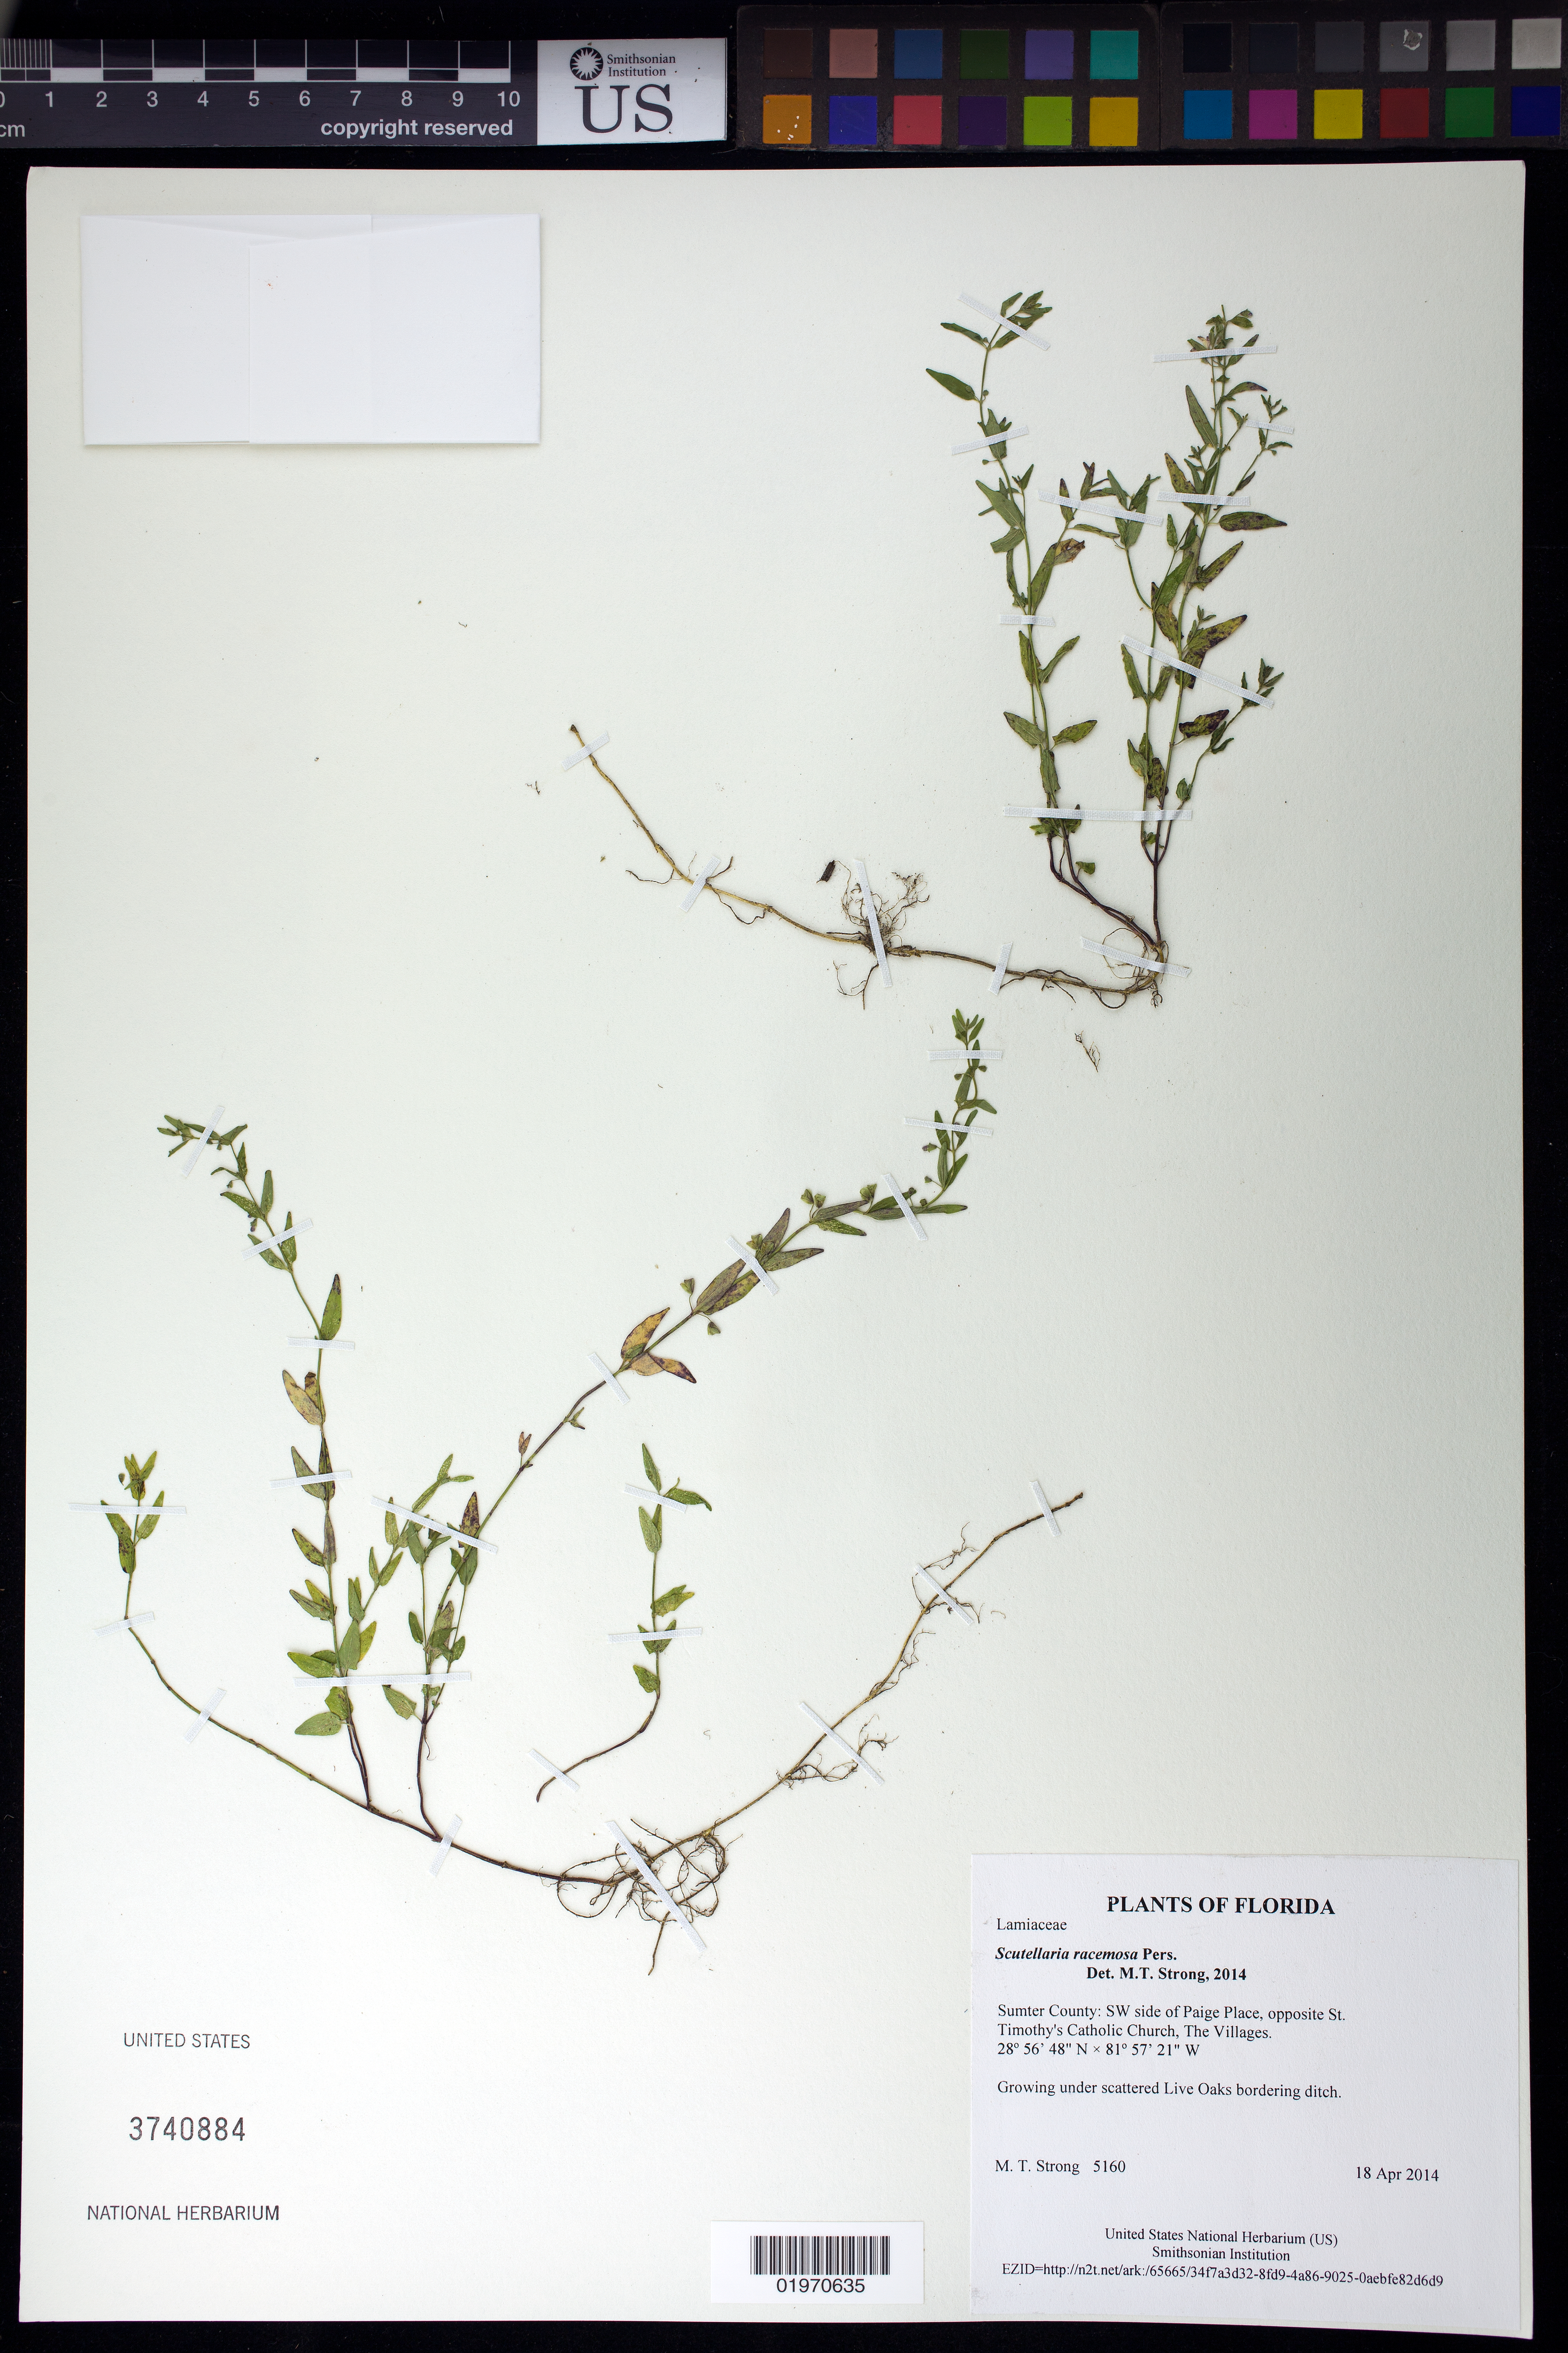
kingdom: Plantae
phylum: Tracheophyta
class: Magnoliopsida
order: Lamiales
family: Lamiaceae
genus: Scutellaria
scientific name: Scutellaria racemosa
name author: Pers.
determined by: Strong, Mark T., (BOT), Smithsonian Institution - National Museum of Natural History (UNITED STATES)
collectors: M. T. Strong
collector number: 5160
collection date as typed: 18 Apr 2014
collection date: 2014-04-18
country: United States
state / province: Florida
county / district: Sumter County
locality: SW side of Paige Place, opposite St. Timothy's Catholic Church, The Villages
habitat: Growing under scattered Live Oaks bordering ditch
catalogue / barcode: US 3740884